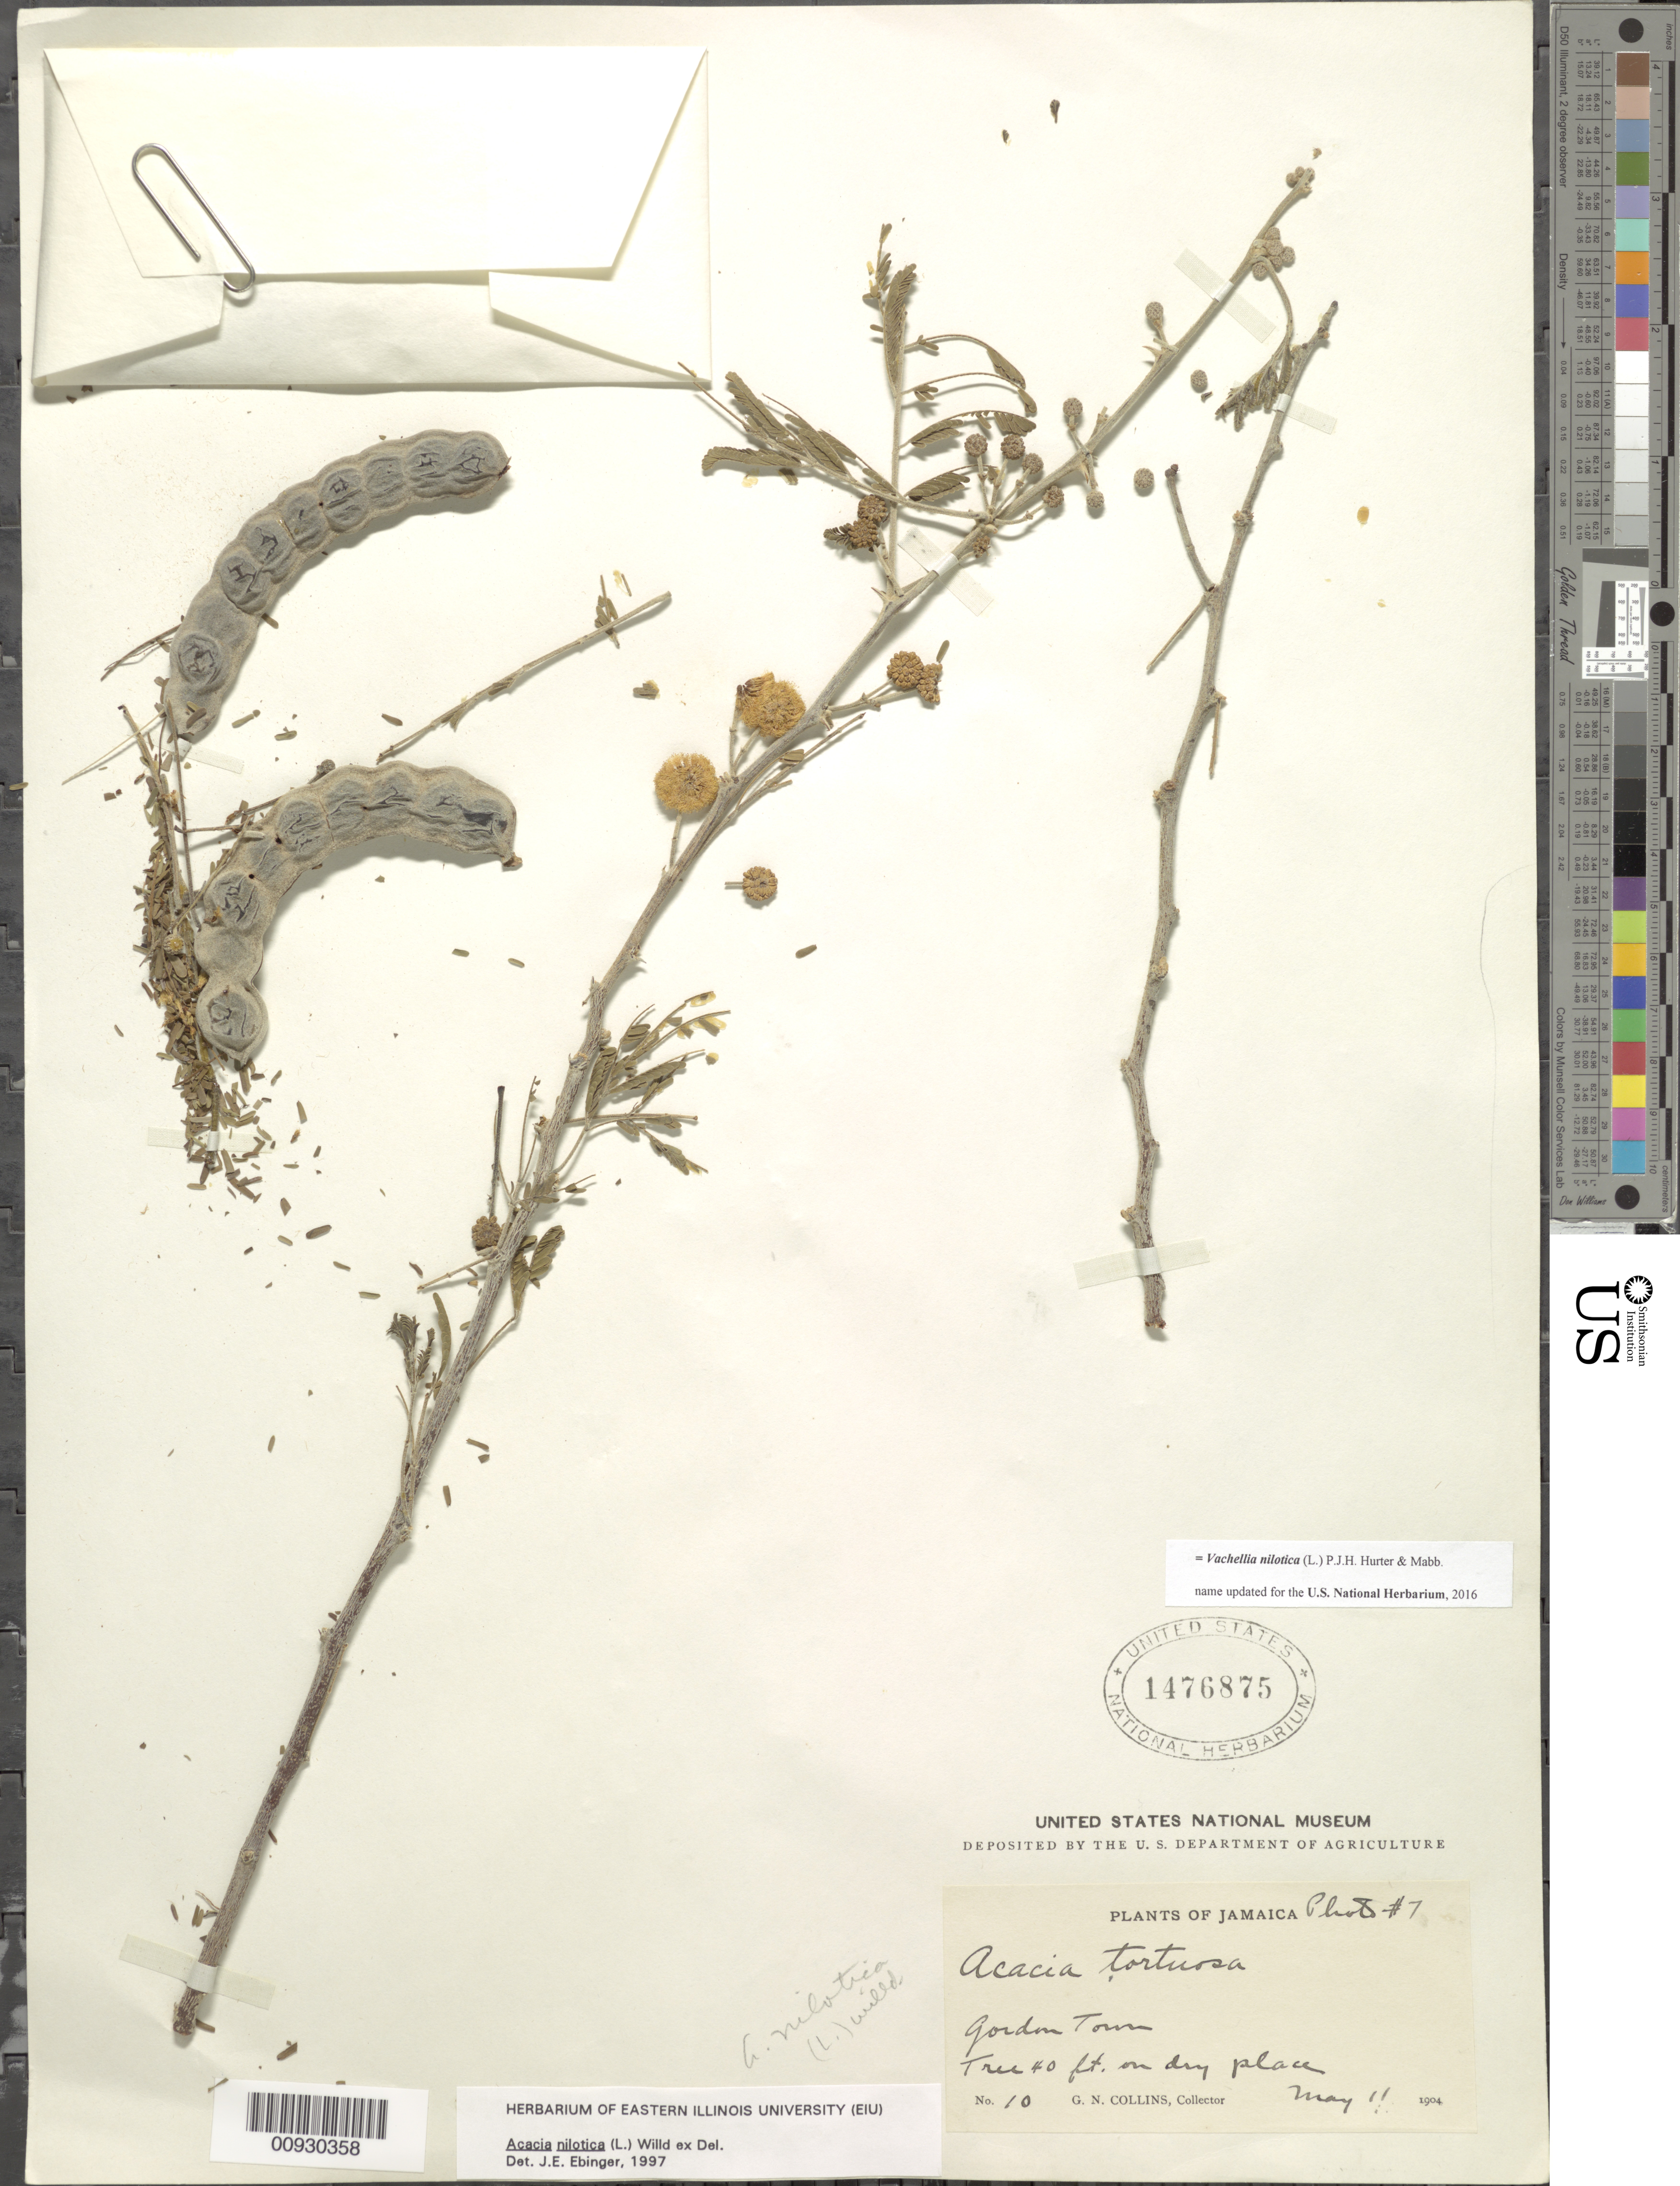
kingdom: Plantae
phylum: Tracheophyta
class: Magnoliopsida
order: Fabales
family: Fabaceae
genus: Vachellia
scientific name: Vachellia nilotica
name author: (L.) P.J.H. Hurter & Mabb.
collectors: G. Collins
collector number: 10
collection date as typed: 11 May 1904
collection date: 1904-05-11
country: Jamaica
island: Jamaica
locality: Gordon Town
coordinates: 0 N, 0 E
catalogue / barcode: US 1476875